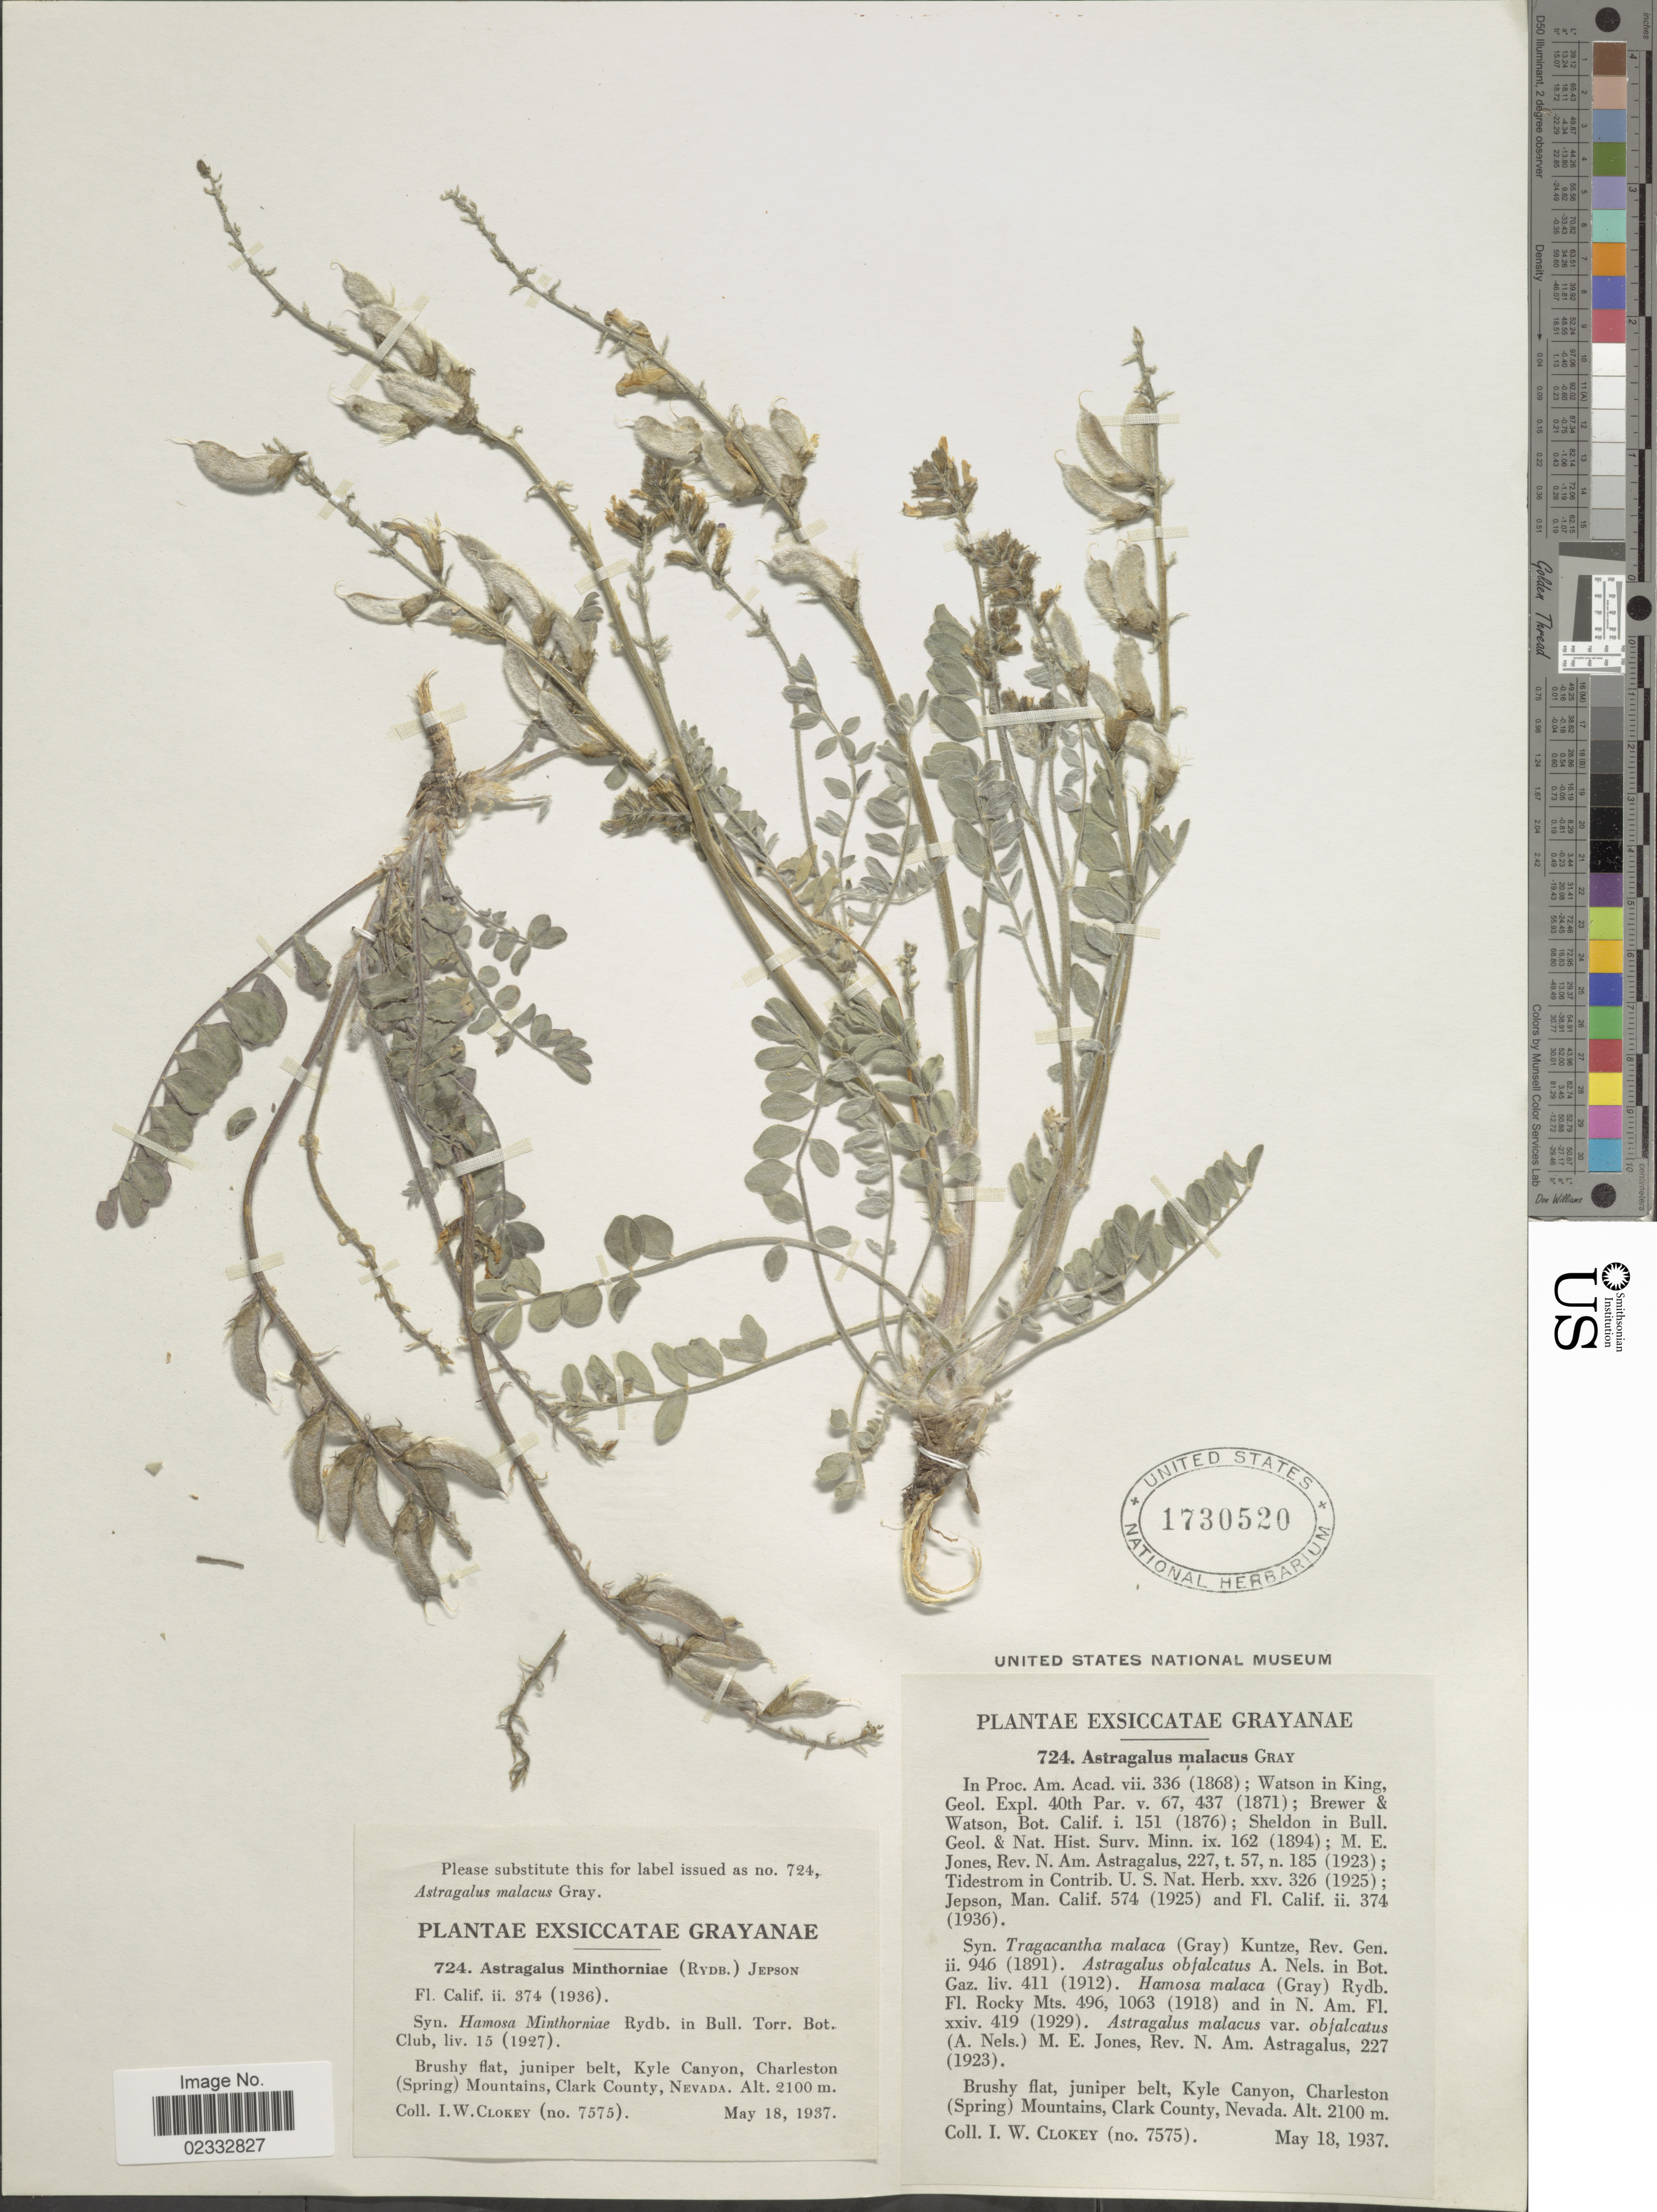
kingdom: Plantae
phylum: Tracheophyta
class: Magnoliopsida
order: Fabales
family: Fabaceae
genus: Astragalus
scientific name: Astragalus minthorniae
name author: (Rydb.) Jeps.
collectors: I. W. Clokey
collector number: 7575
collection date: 1937-05-18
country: United States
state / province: Nevada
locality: Grayanae, juniper belt, Kyle Canyon, Charleston (Spring) Mountains, Clark County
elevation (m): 2100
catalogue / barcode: US 1730520